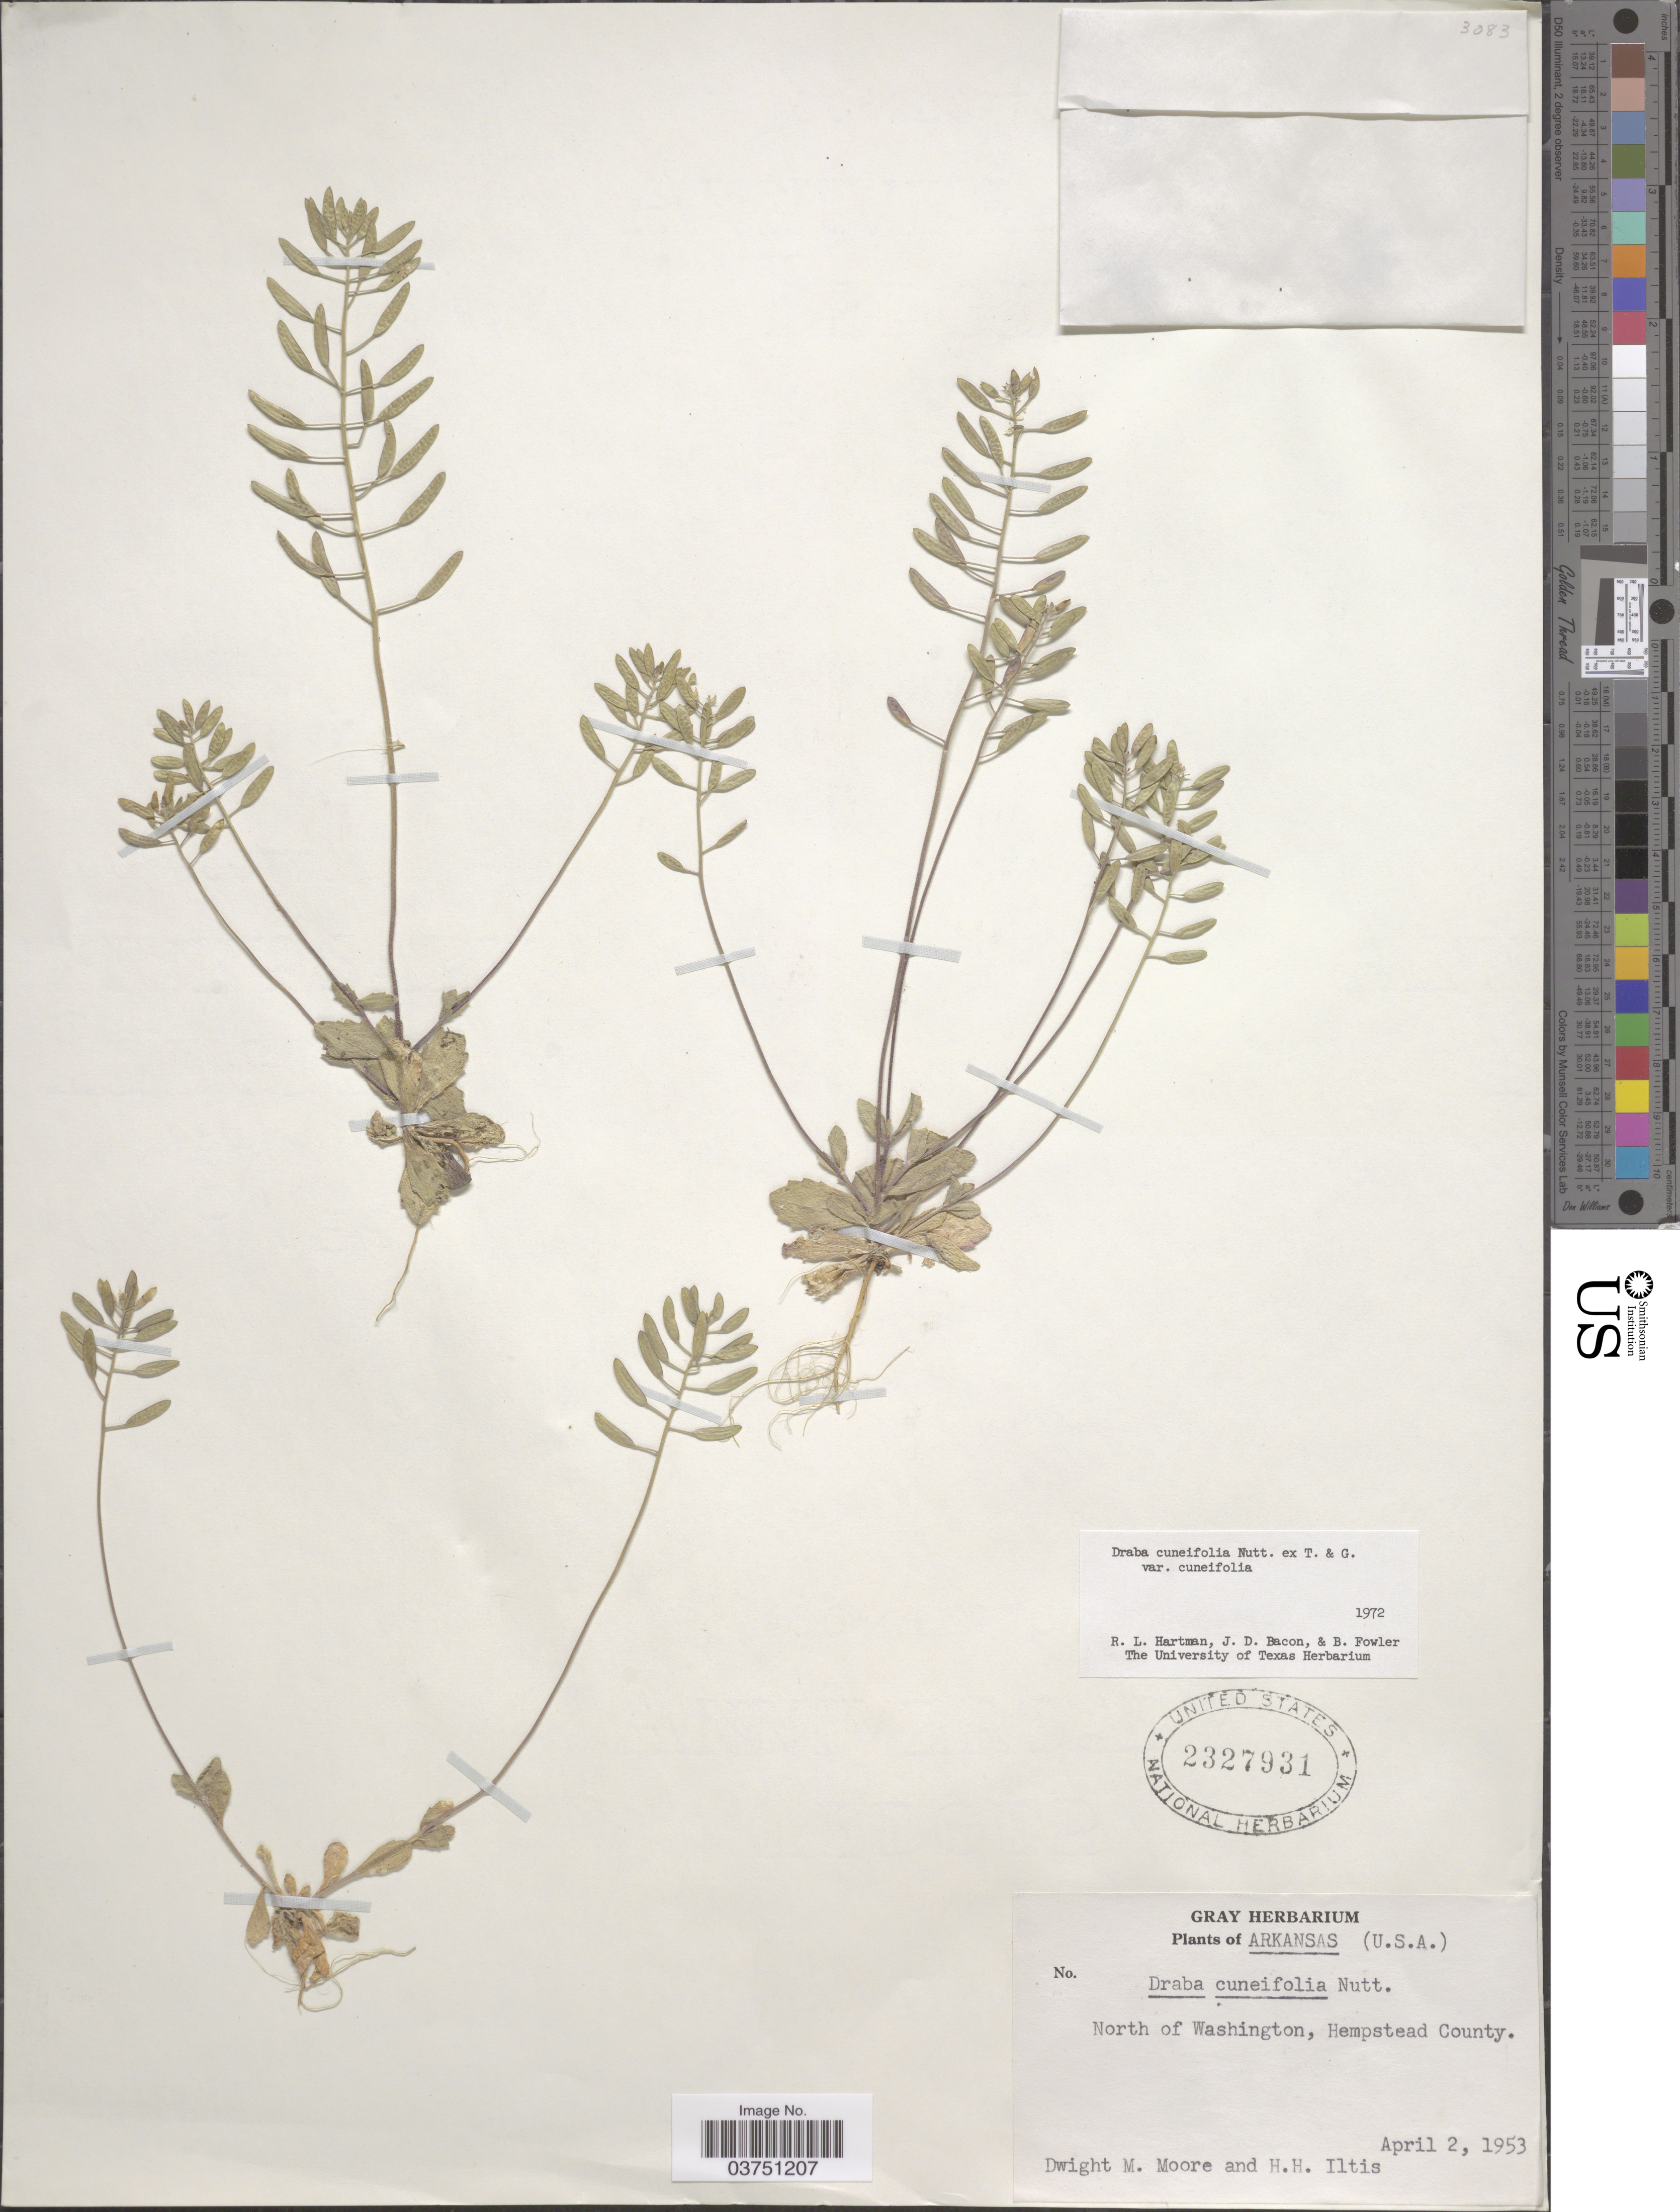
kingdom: Plantae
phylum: Tracheophyta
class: Magnoliopsida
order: Brassicales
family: Brassicaceae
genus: Draba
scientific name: Draba cuneifolia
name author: Nutt.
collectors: D. Moore & H. H. Iltis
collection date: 1953-04-02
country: United States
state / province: Arkansas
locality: North of Washington, Hempstead County.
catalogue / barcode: US 2327931